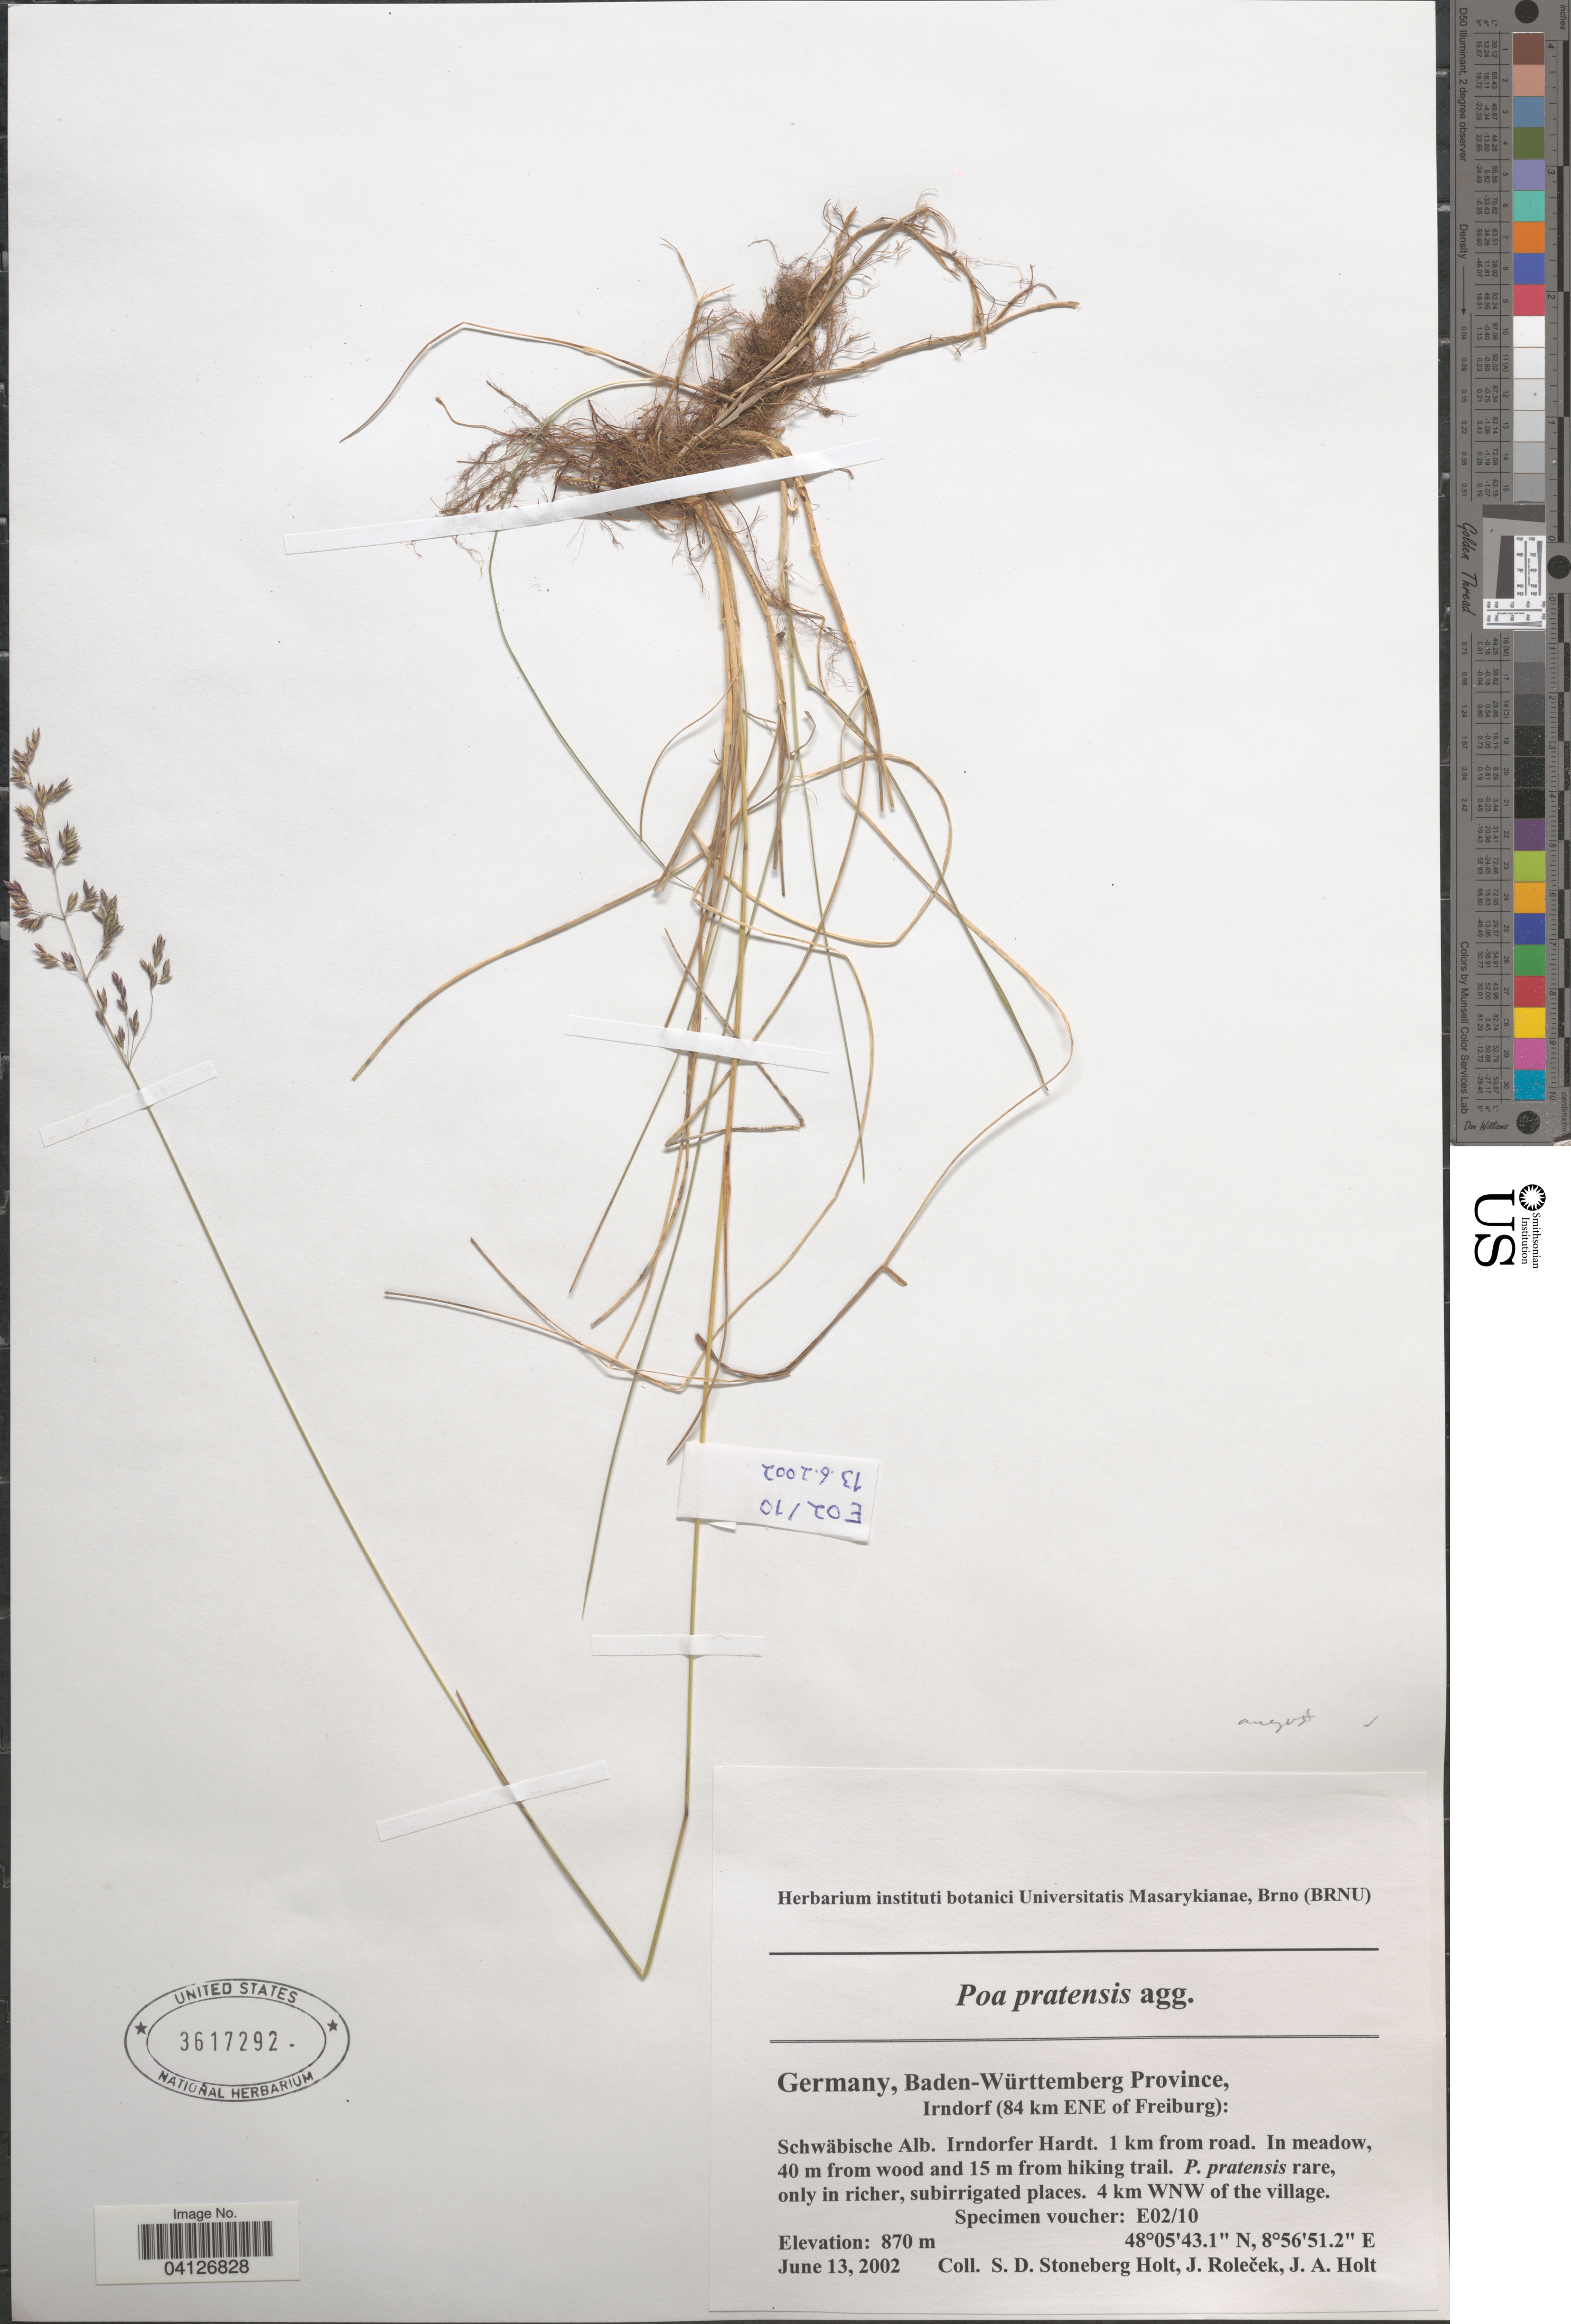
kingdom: Plantae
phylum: Tracheophyta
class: Liliopsida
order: Poales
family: Poaceae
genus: Poa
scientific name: Poa pratensis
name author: L.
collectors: S. Holt, J. Roleček & J. A. Holt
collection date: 2002-06-13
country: Germany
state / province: Baden-Württemberg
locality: Irndorf (84 km ENE of Freiburg): Schwäbische Alb. Irndorfer Hardt. 1 km from road. In meadow, 40 m from wood and 15 m from hiking trail. 4 km WNW of the village.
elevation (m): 870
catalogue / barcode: US 3617292